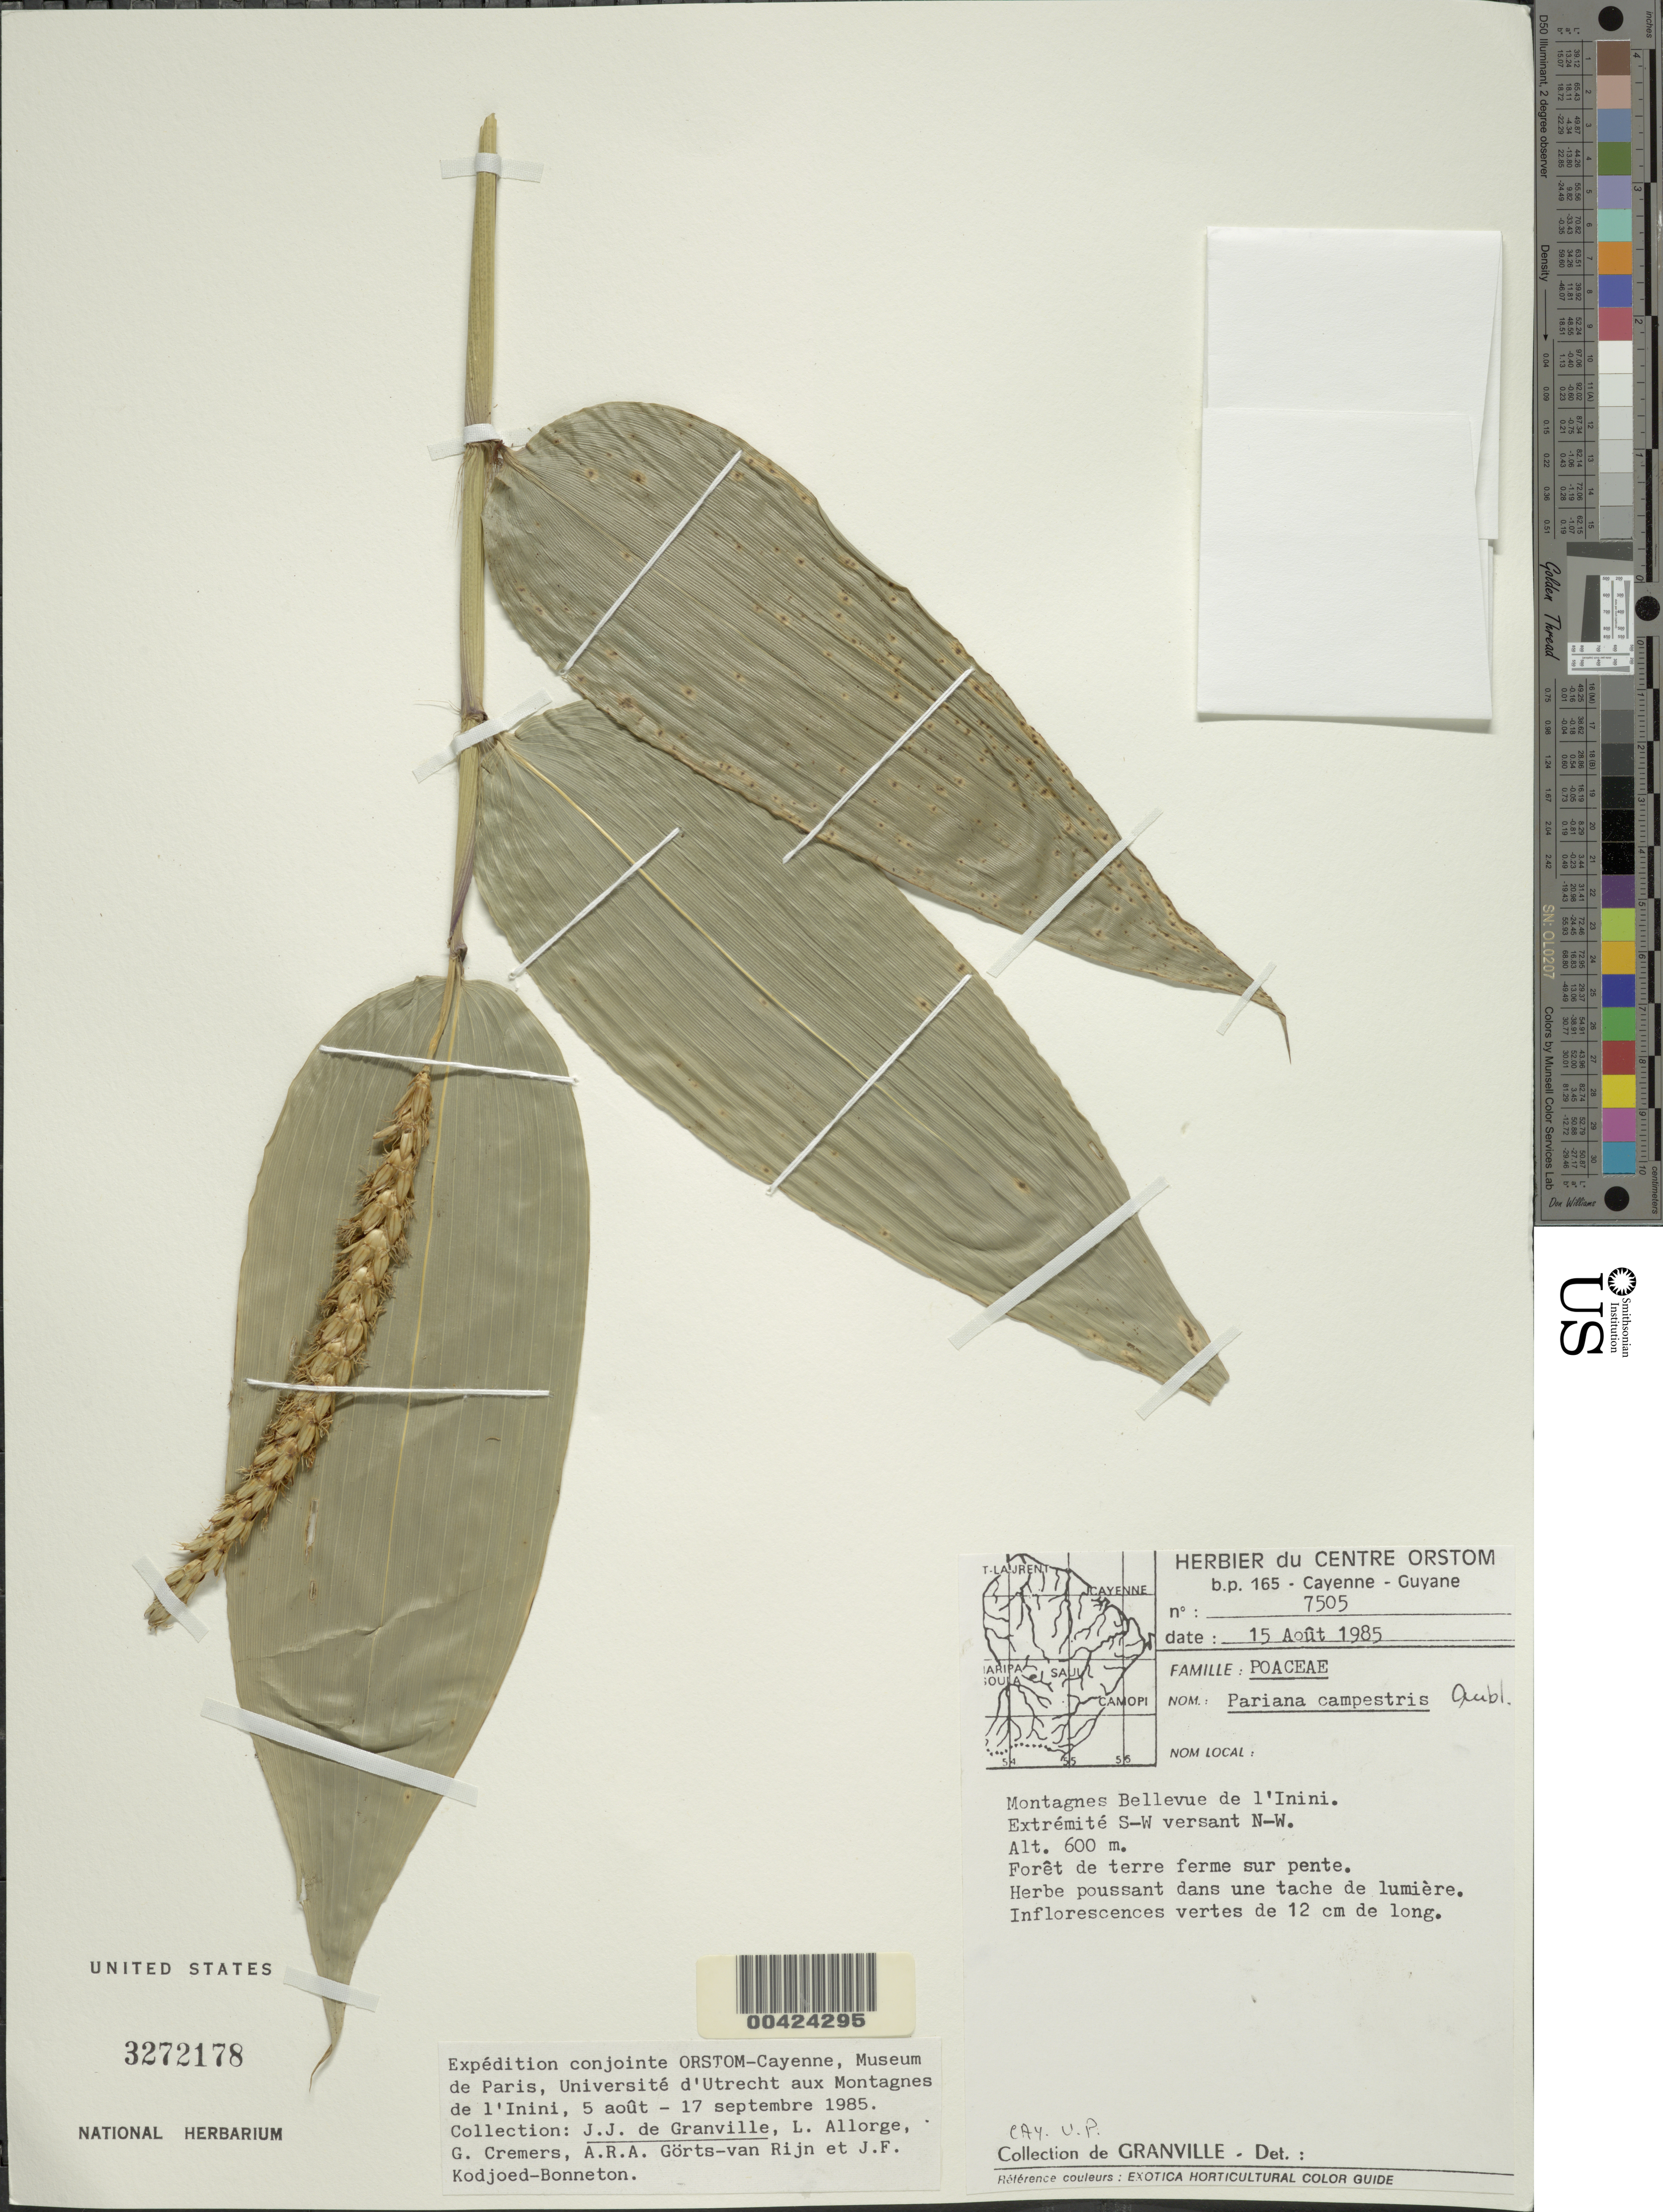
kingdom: Plantae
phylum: Tracheophyta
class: Liliopsida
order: Poales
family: Poaceae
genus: Pariana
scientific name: Pariana campestris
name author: Aubl.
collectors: J.-J. de Granville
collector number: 7505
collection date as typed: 15 Aug 1985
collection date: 1985-08-15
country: French Guiana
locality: Montagnes bellevue de l'inini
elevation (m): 600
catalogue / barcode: US 3272178